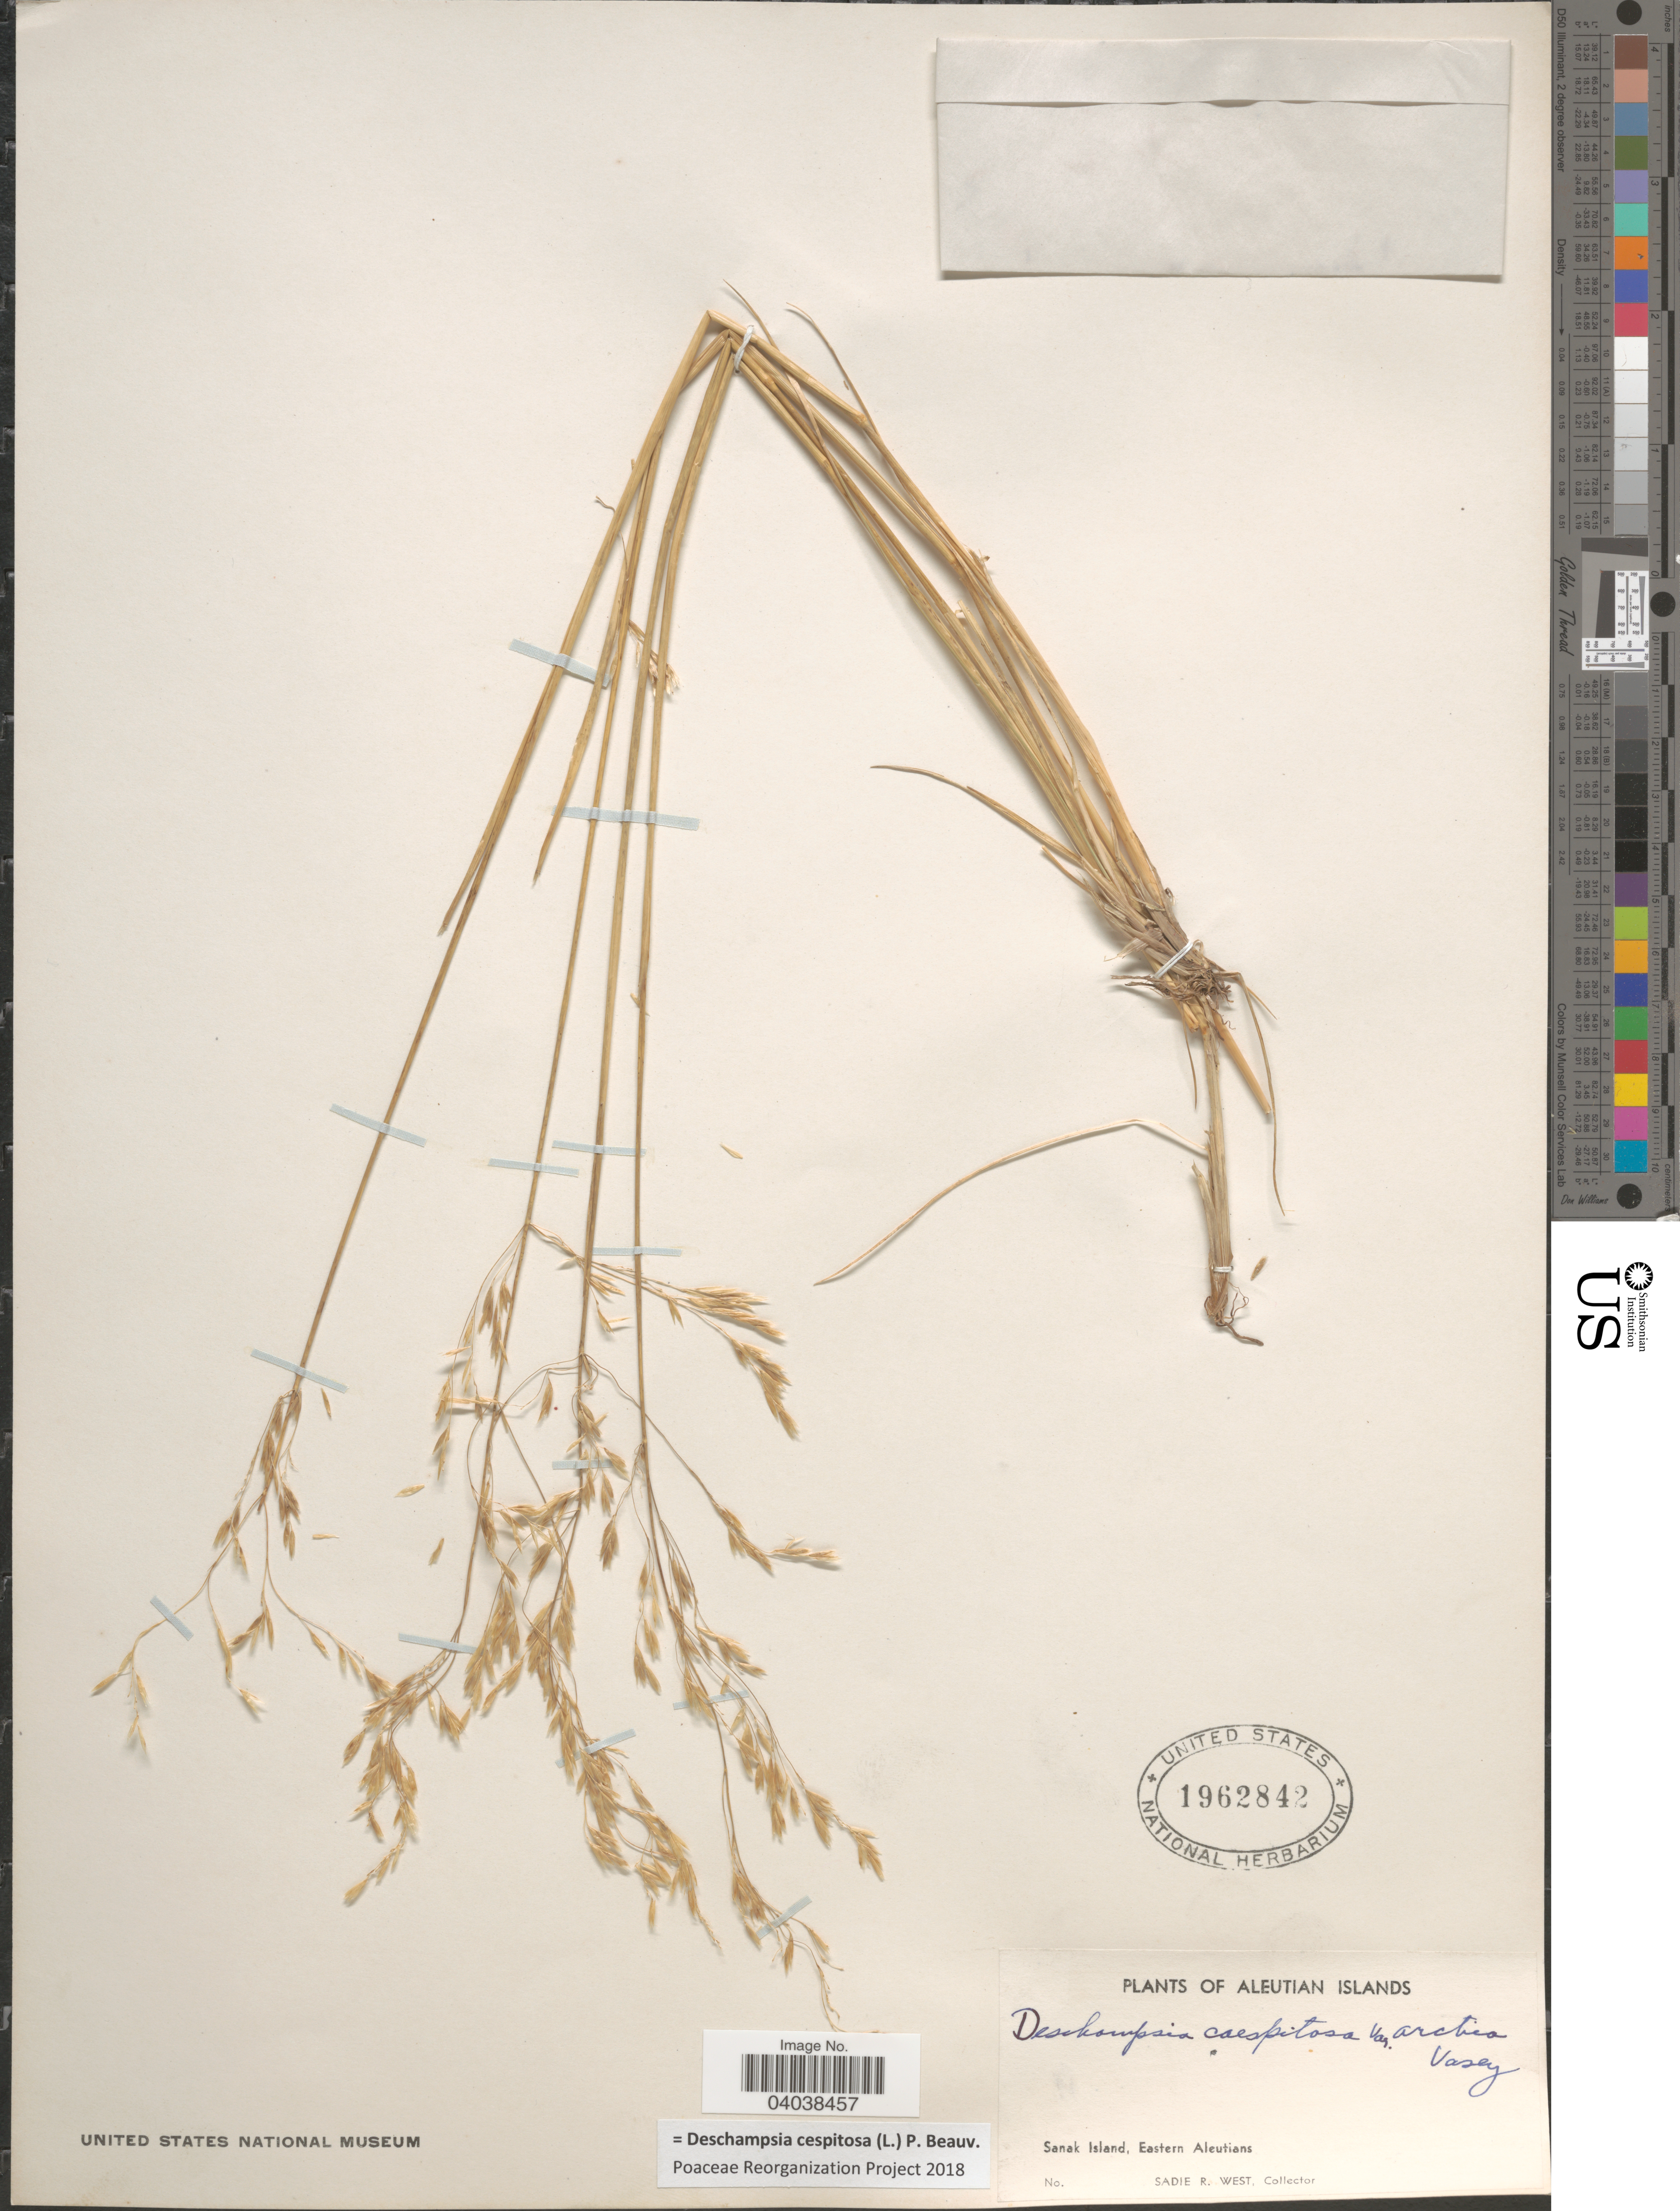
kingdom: Plantae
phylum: Tracheophyta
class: Liliopsida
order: Poales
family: Poaceae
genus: Deschampsia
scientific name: Deschampsia cespitosa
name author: (L.) P. Beauv.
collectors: S. R. West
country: United States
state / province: Alaska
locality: Aleutian Islands. Sanak Island, Eastern Aleutians.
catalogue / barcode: US 1962842